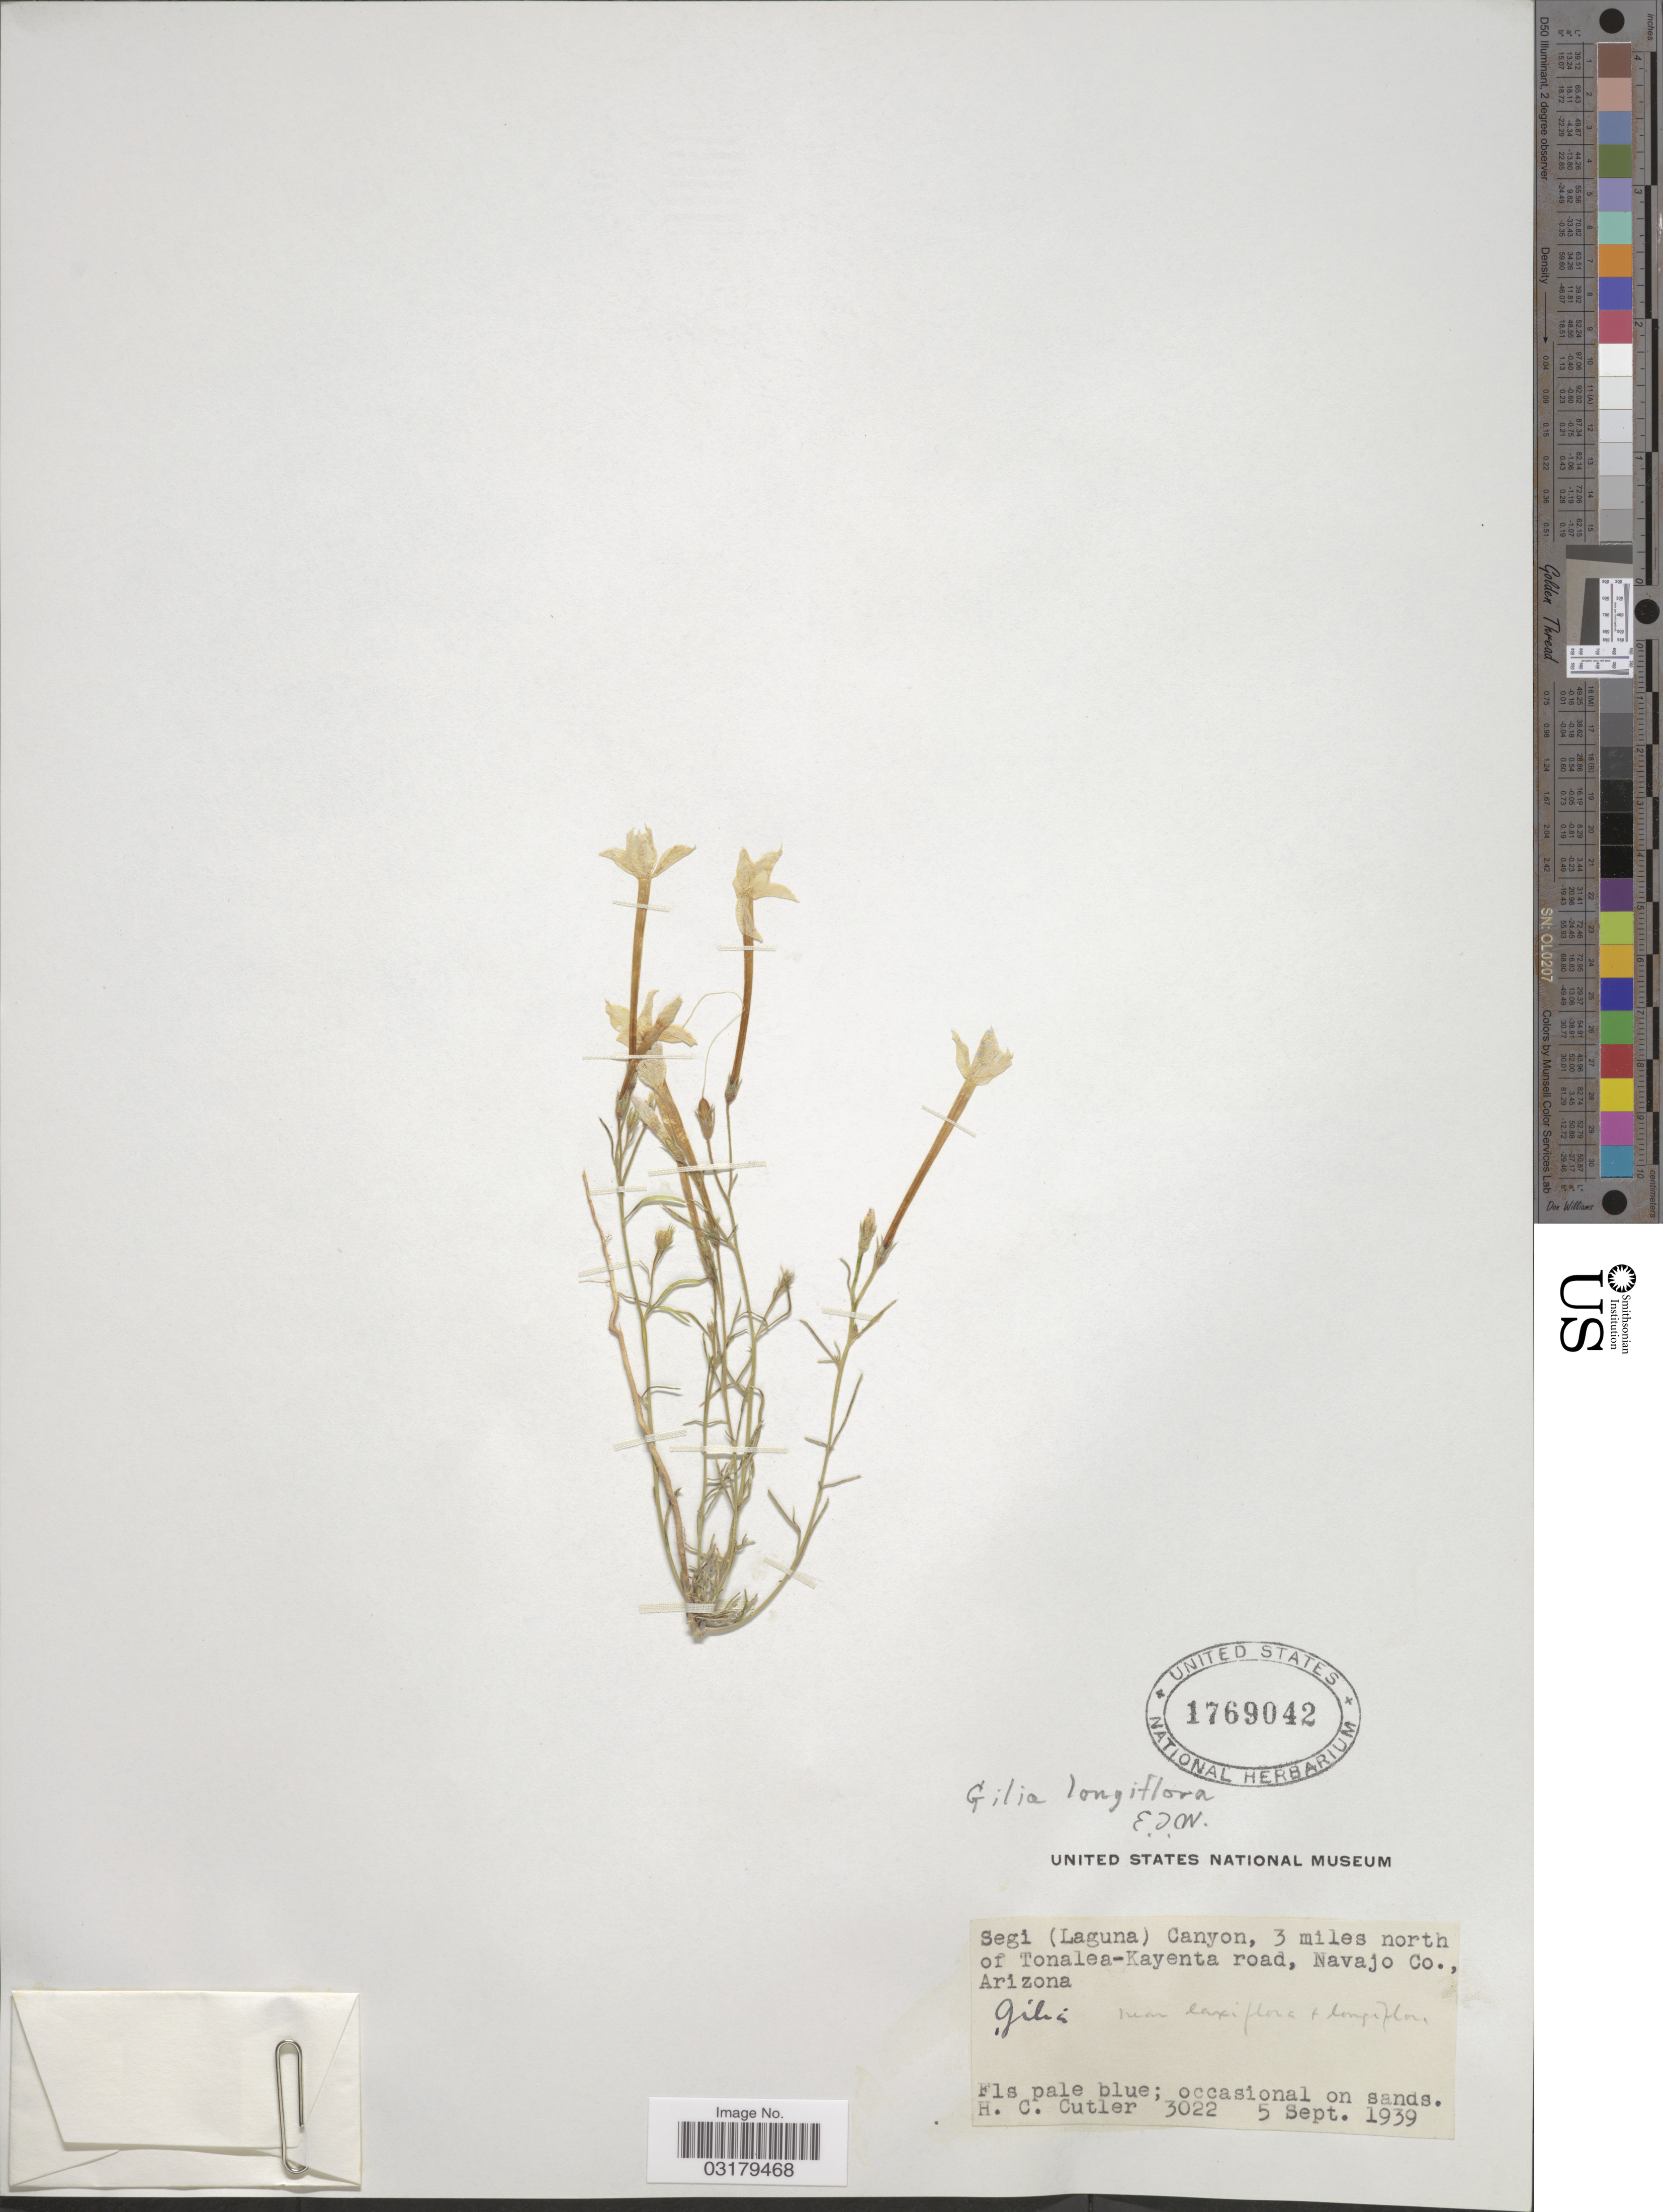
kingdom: Plantae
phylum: Tracheophyta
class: Magnoliopsida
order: Ericales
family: Polemoniaceae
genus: Ipomopsis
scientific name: Ipomopsis longiflora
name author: (Torr.) V.E. Grant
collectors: H. C. Cutler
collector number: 3022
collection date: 1939-09-05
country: United States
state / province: Arizona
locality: Segi (Laguna) Canyon, 3 miles north of Tonalea-Kayenta road. Navajo Co.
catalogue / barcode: US 1769042